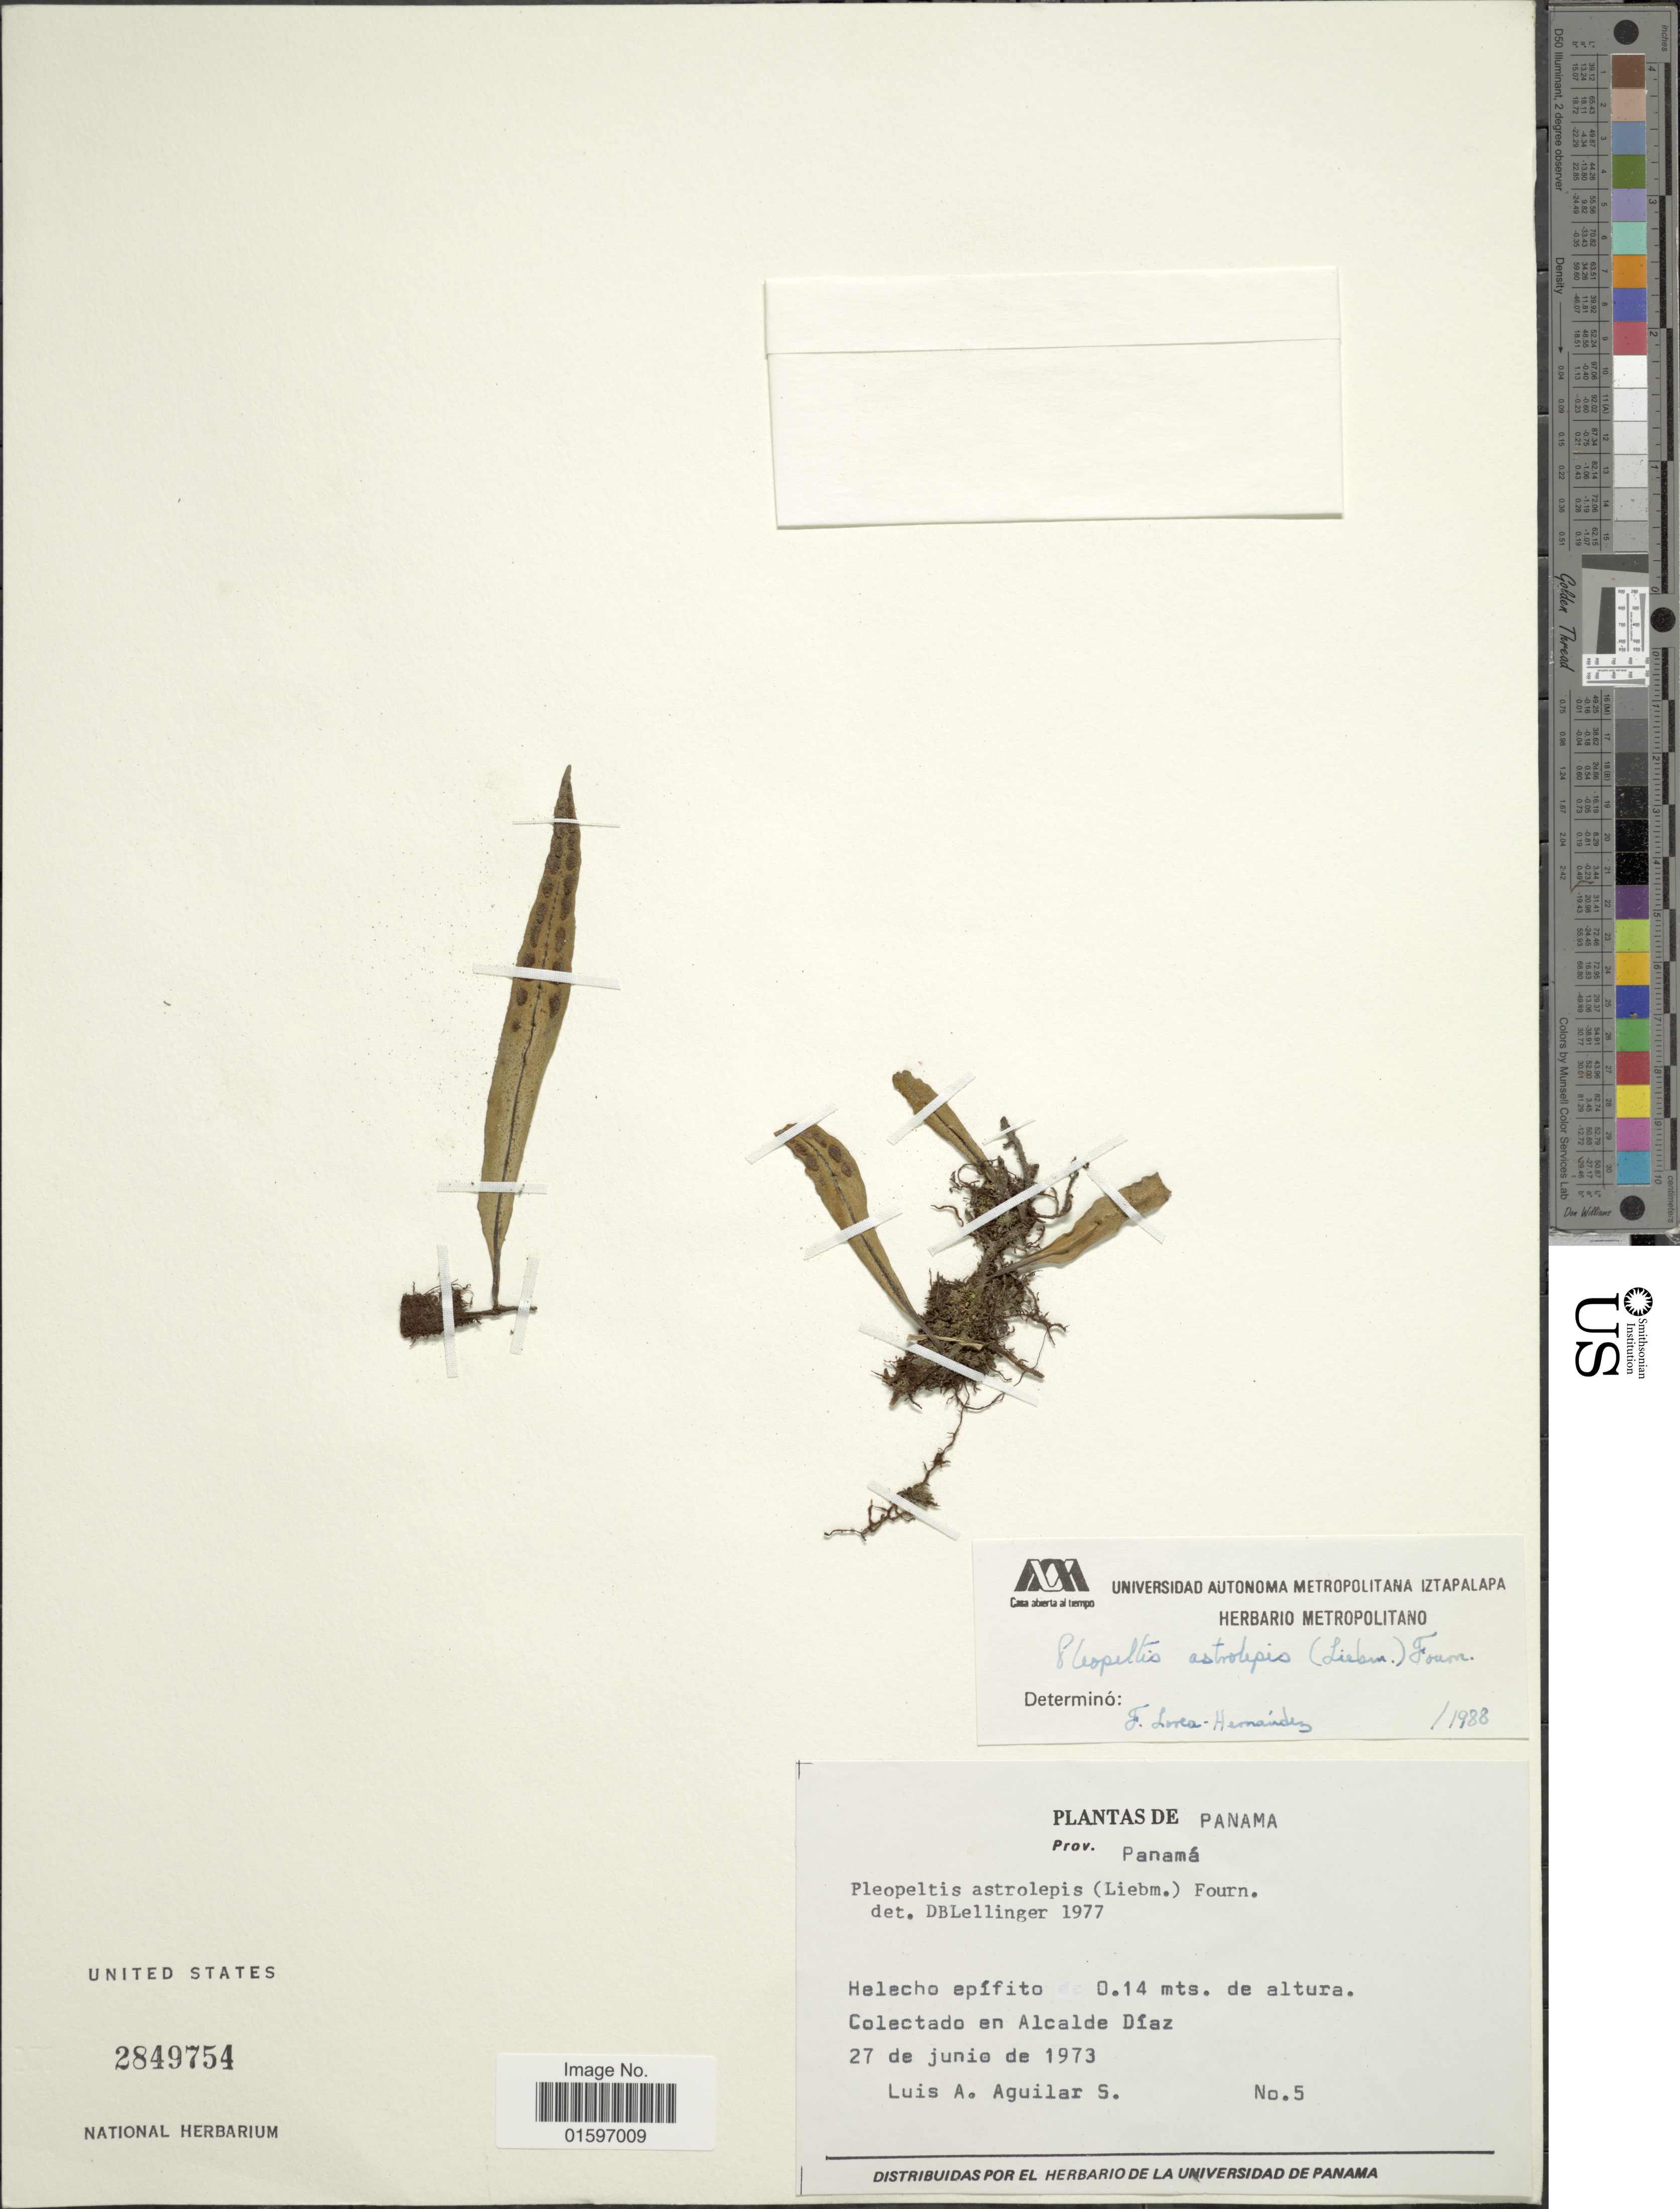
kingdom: Plantae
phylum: Tracheophyta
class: Polypodiopsida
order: Polypodiales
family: Polypodiaceae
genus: Pleopeltis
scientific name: Pleopeltis astrolepis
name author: (Liebm.) E. Fourn.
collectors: L. Aguilar S.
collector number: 5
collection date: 1973-06-27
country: Panama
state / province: Panamá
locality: Prov. Panamá. Helecho epífito 0.14 mts. de altura. Colectado en Alcalde Díaz.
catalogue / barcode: US 2849754